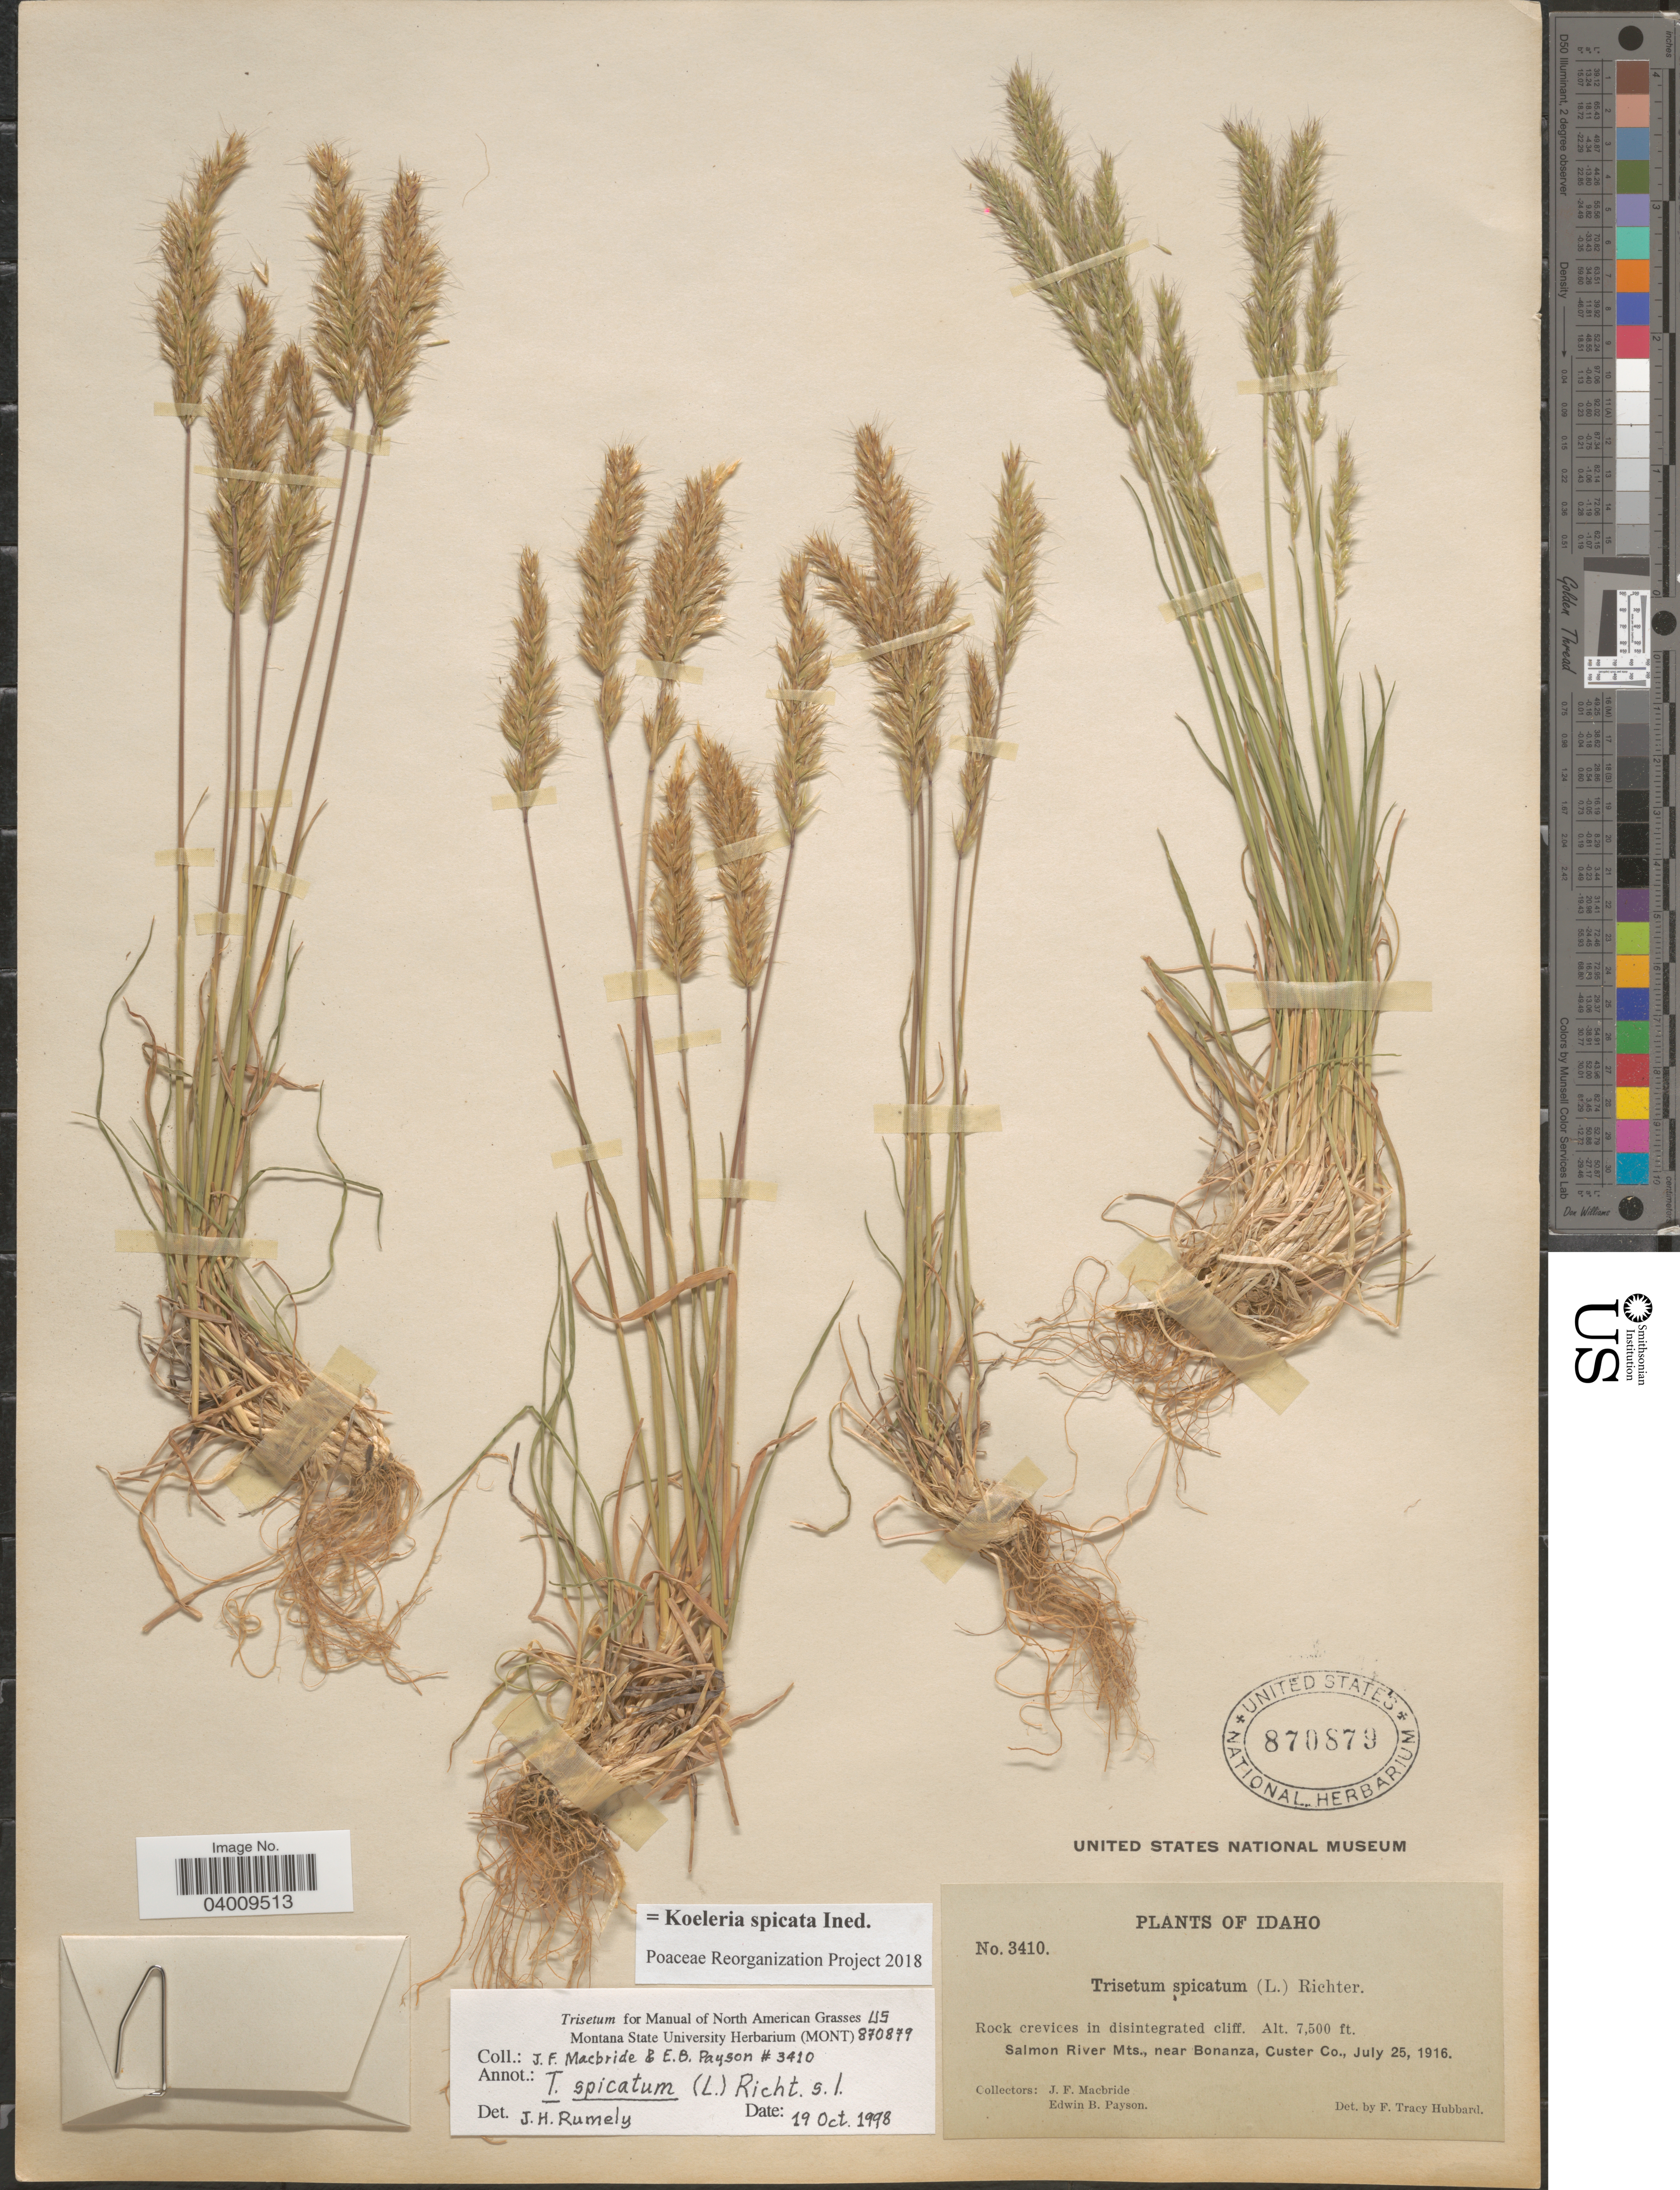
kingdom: Plantae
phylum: Tracheophyta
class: Liliopsida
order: Poales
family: Poaceae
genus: Koeleria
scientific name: Koeleria spicata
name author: (L.) Barberá et al.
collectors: J. F. Macbride & E. B. Payson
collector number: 3410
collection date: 1916-07-25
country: United States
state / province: Idaho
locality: Salmon River Mts., near Bonanza, Custer Co.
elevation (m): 2286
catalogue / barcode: US 870879